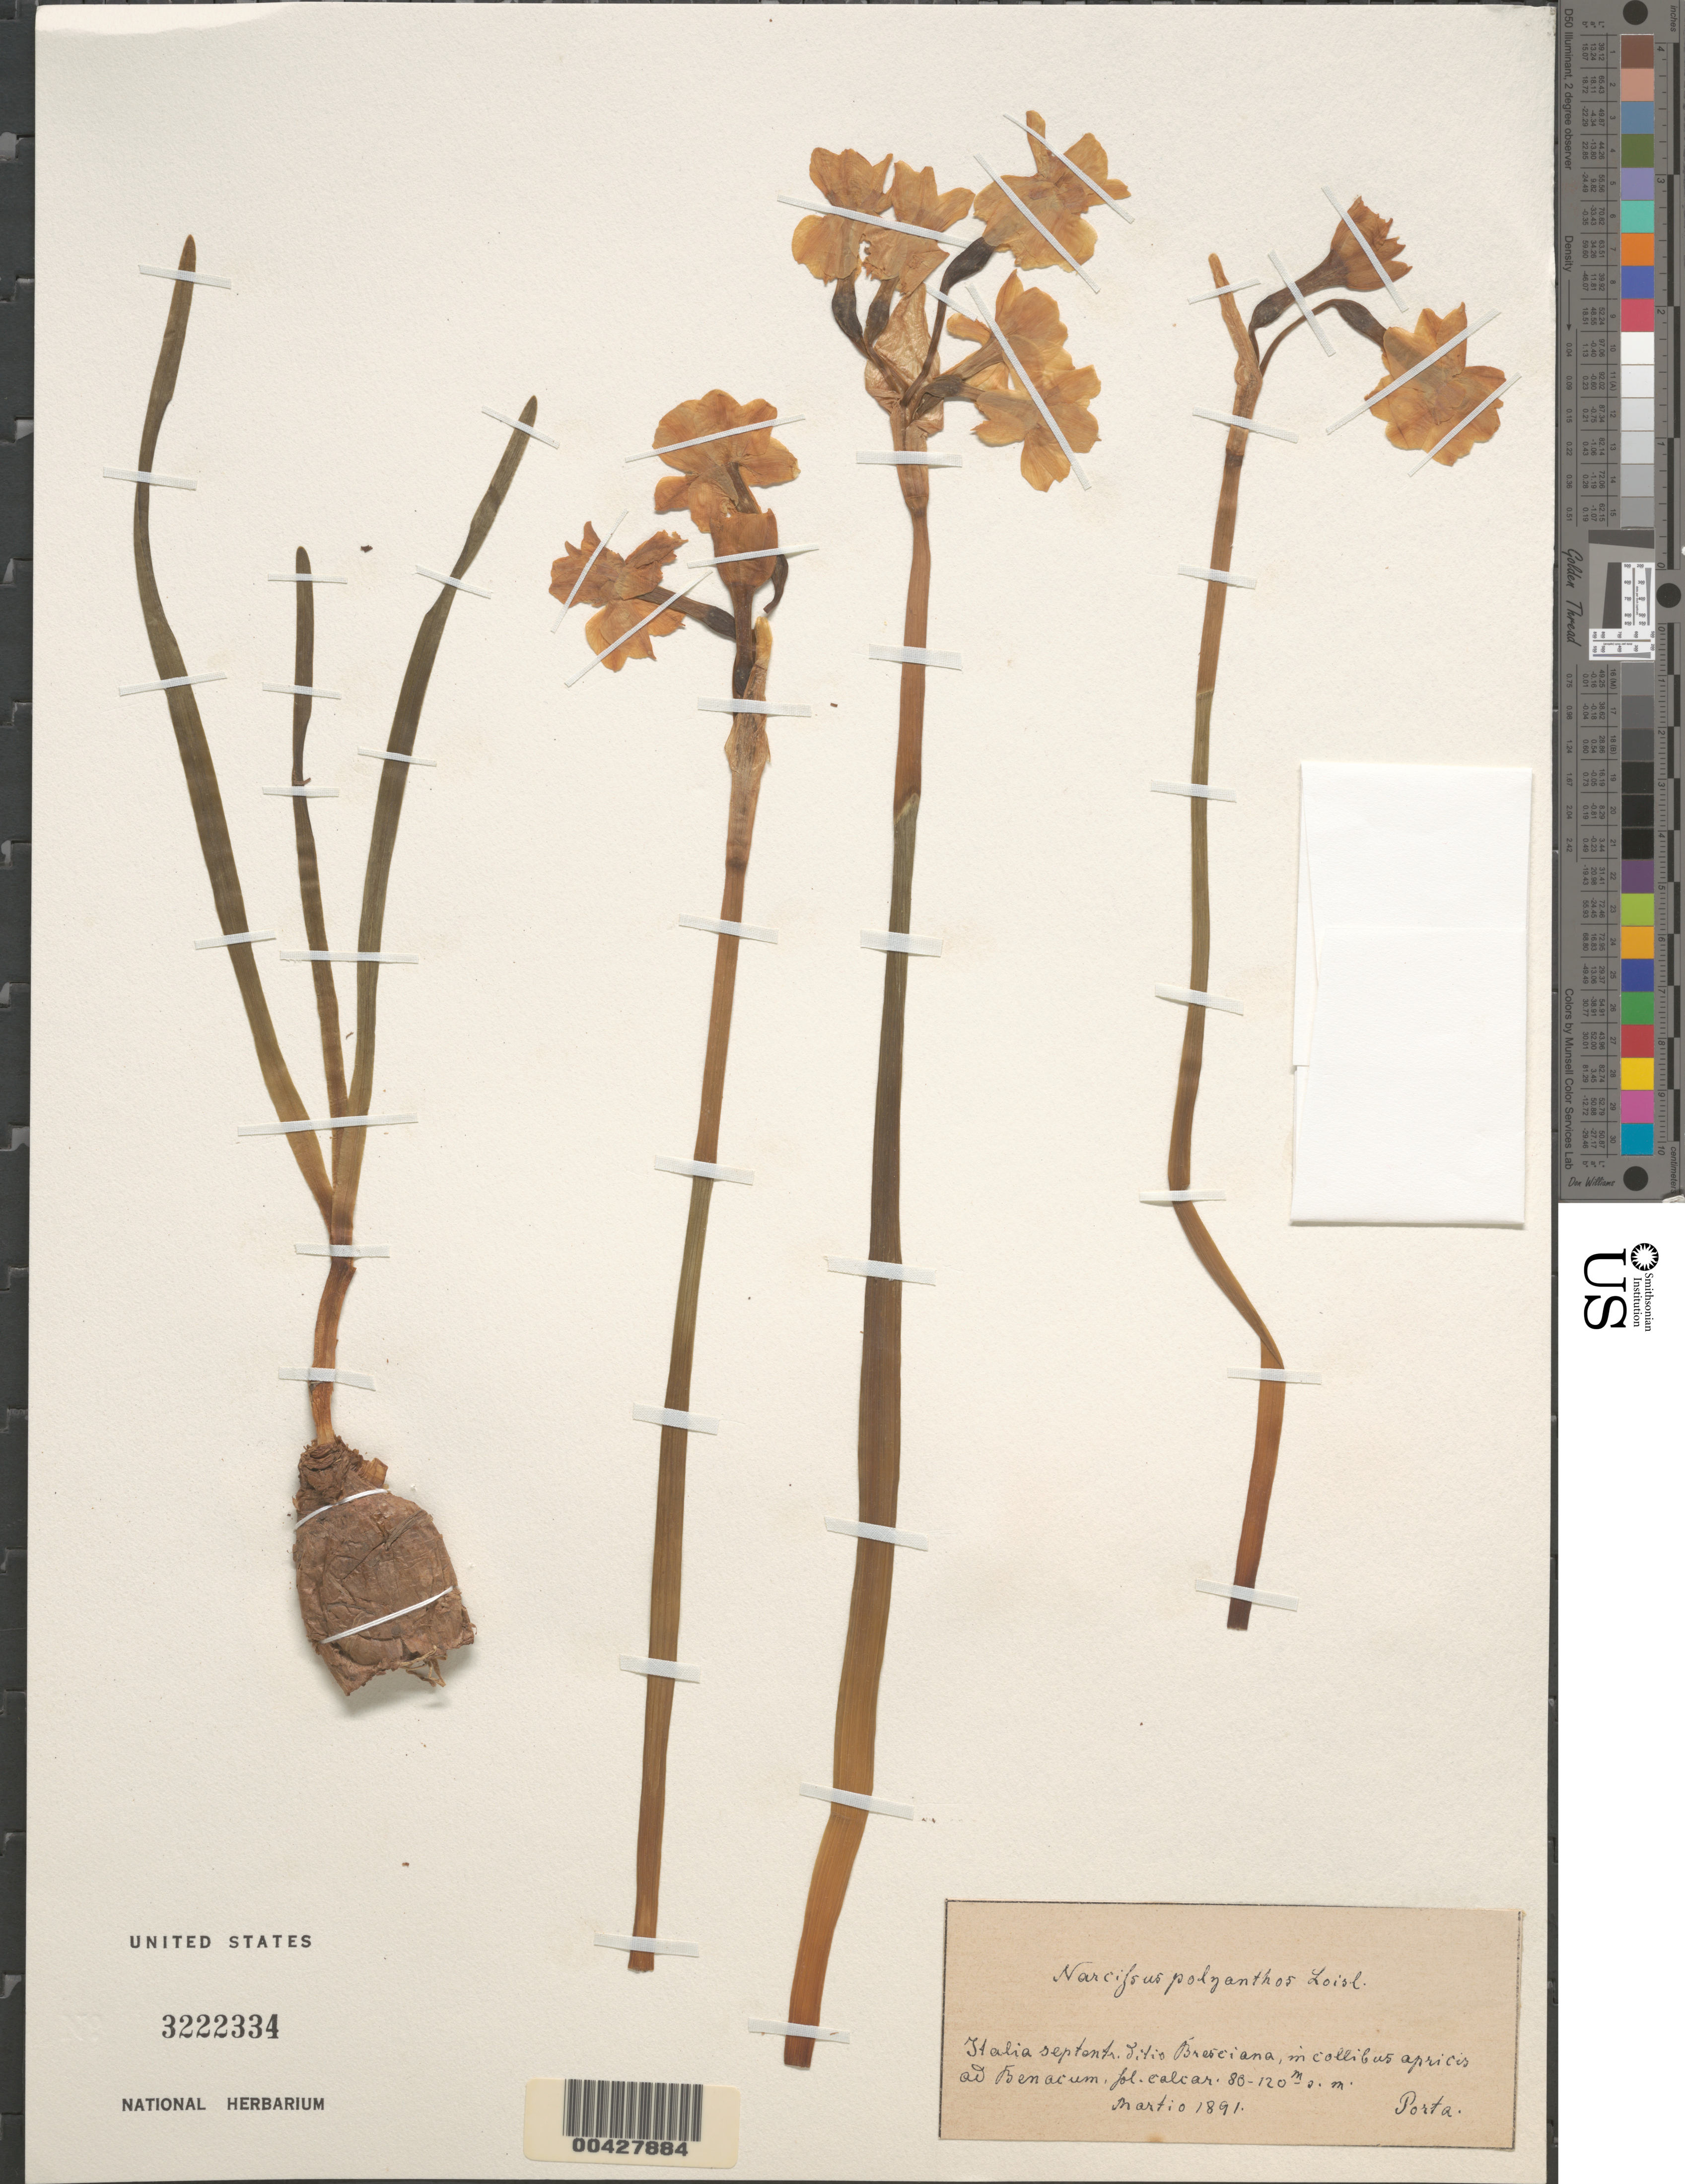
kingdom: Plantae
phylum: Tracheophyta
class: Liliopsida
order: Asparagales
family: Amaryllidaceae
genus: Narcissus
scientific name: Narcissus polyanthos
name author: Loisel.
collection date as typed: Mar 1891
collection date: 1891-03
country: Italy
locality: Brescia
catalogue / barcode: US 3222334